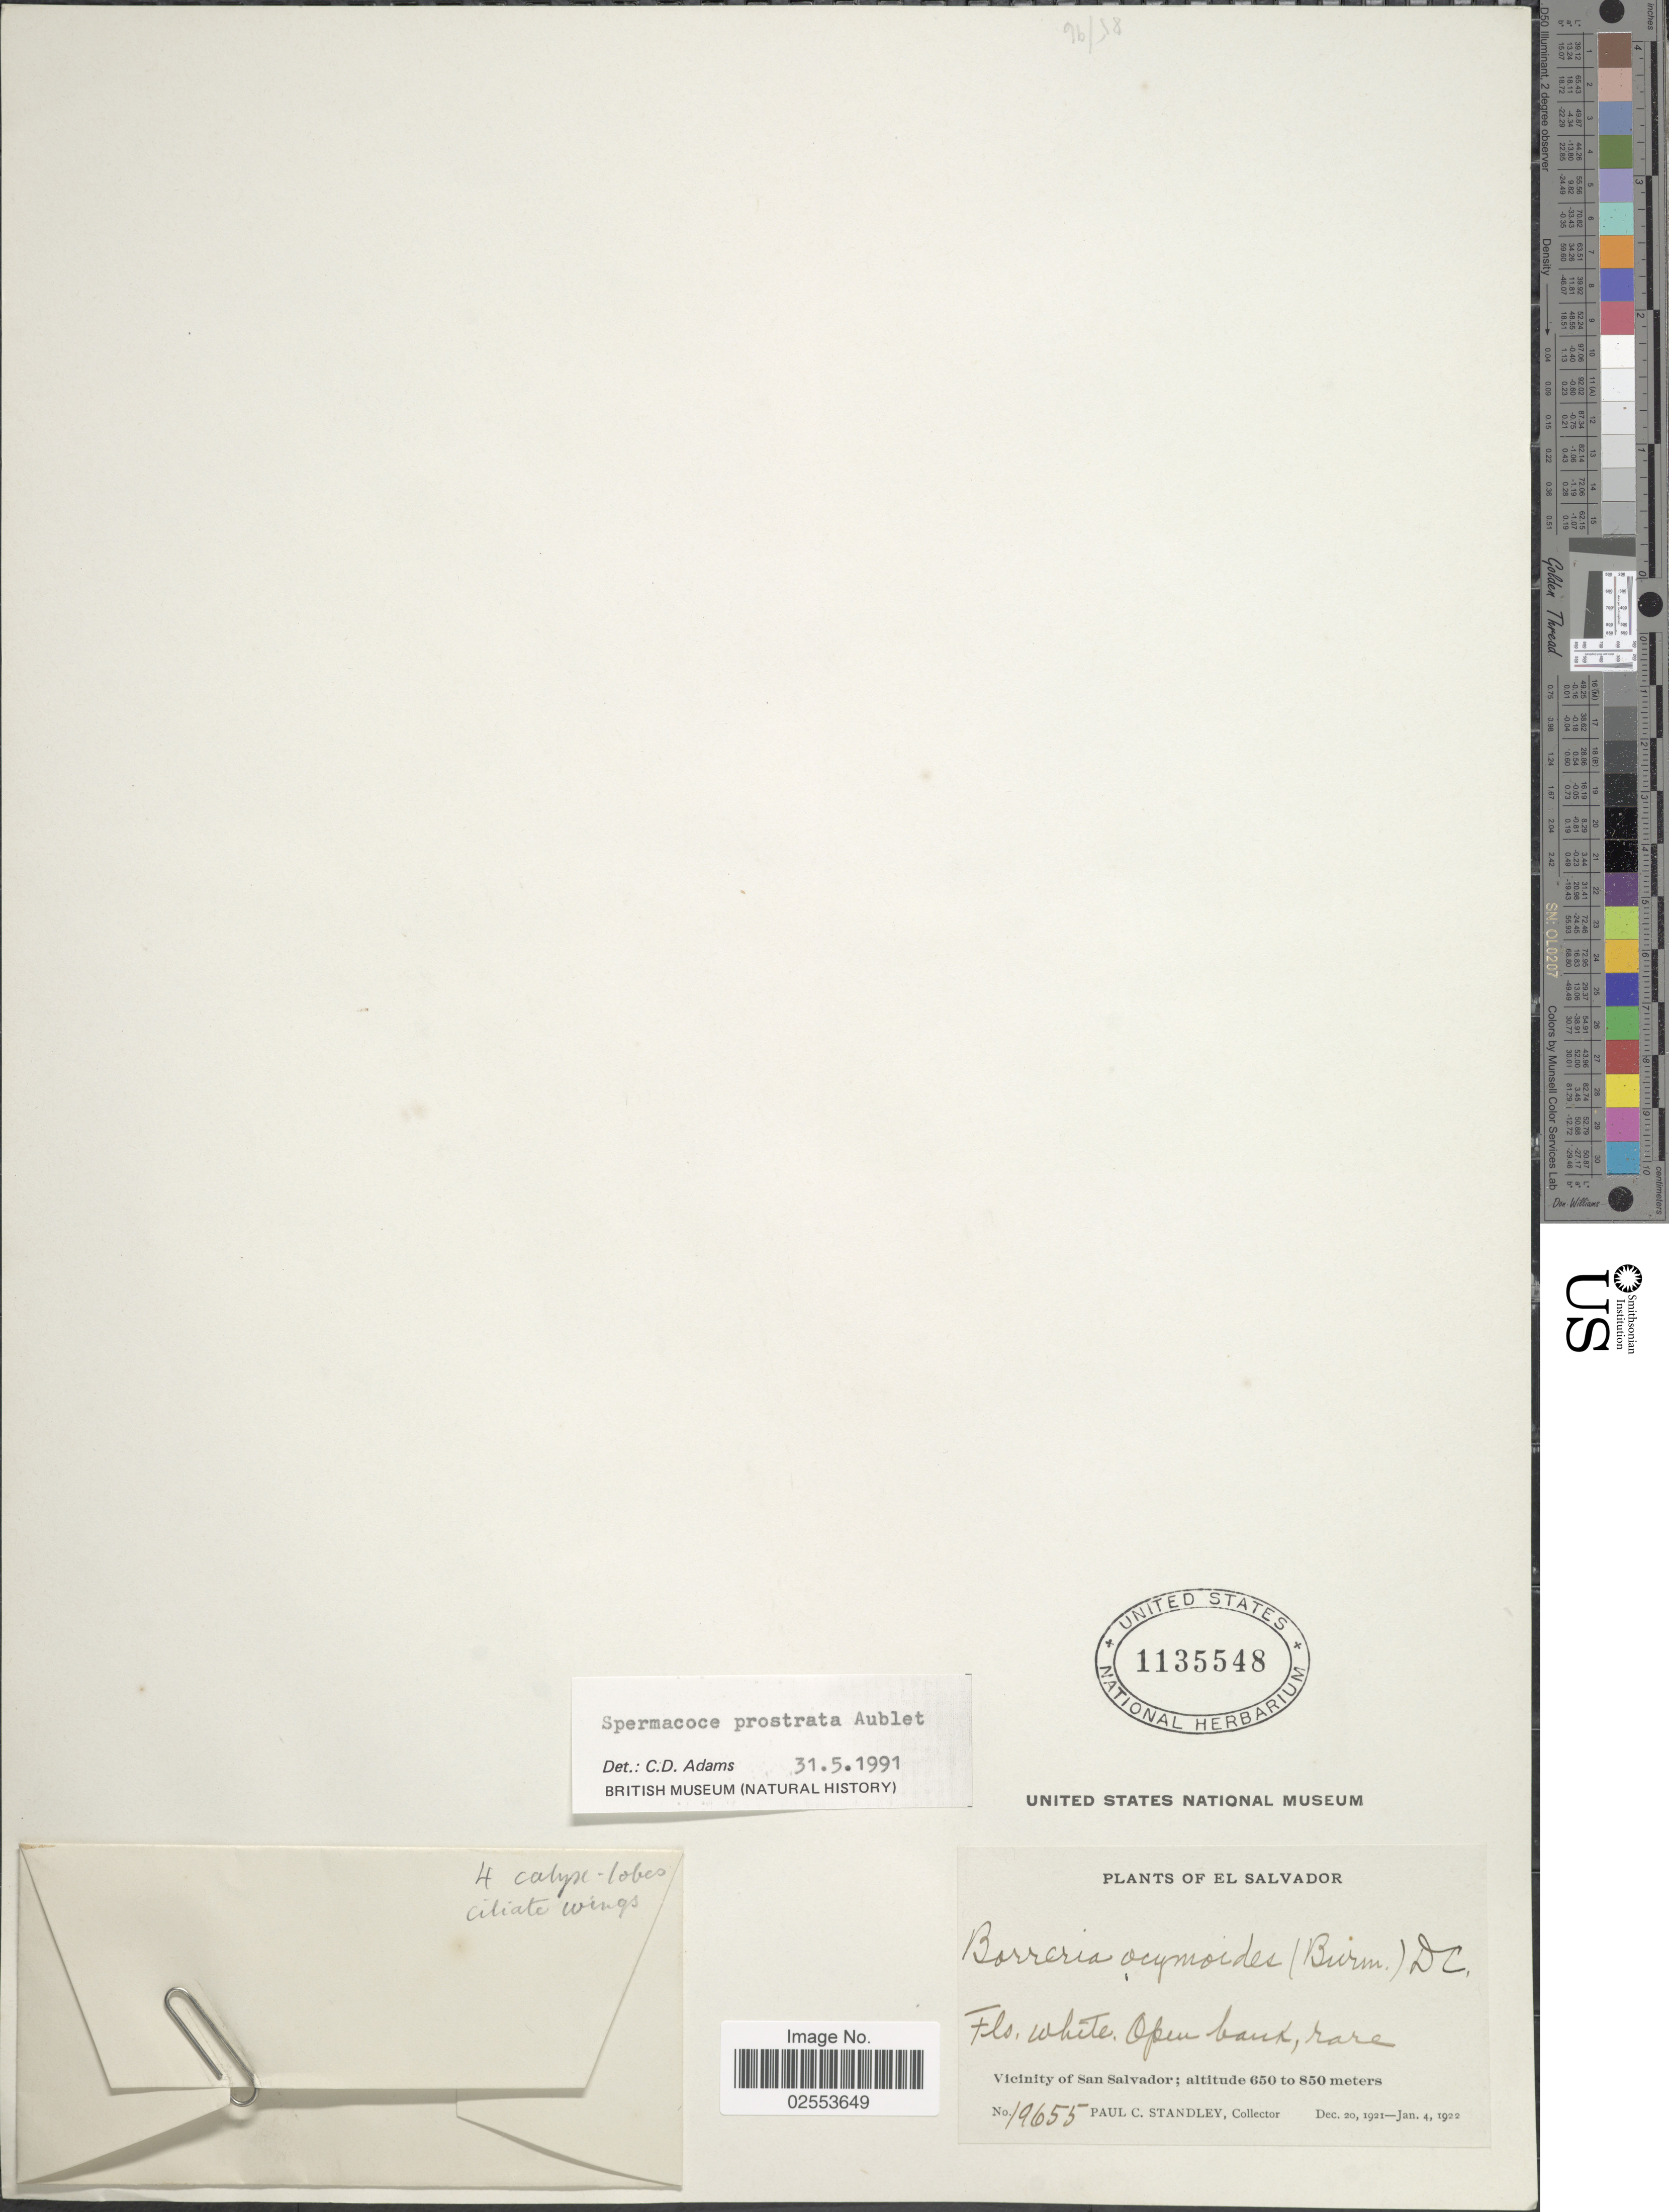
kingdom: Plantae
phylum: Tracheophyta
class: Magnoliopsida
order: Gentianales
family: Rubiaceae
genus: Spermacoce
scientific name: Spermacoce prostrata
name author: Aubl.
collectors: P. C. Standley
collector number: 19655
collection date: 1921-12-20/1922-01-04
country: El Salvador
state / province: San Salvador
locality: Open bank, Vicinity of San Salvador.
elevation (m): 650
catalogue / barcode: US 1135548